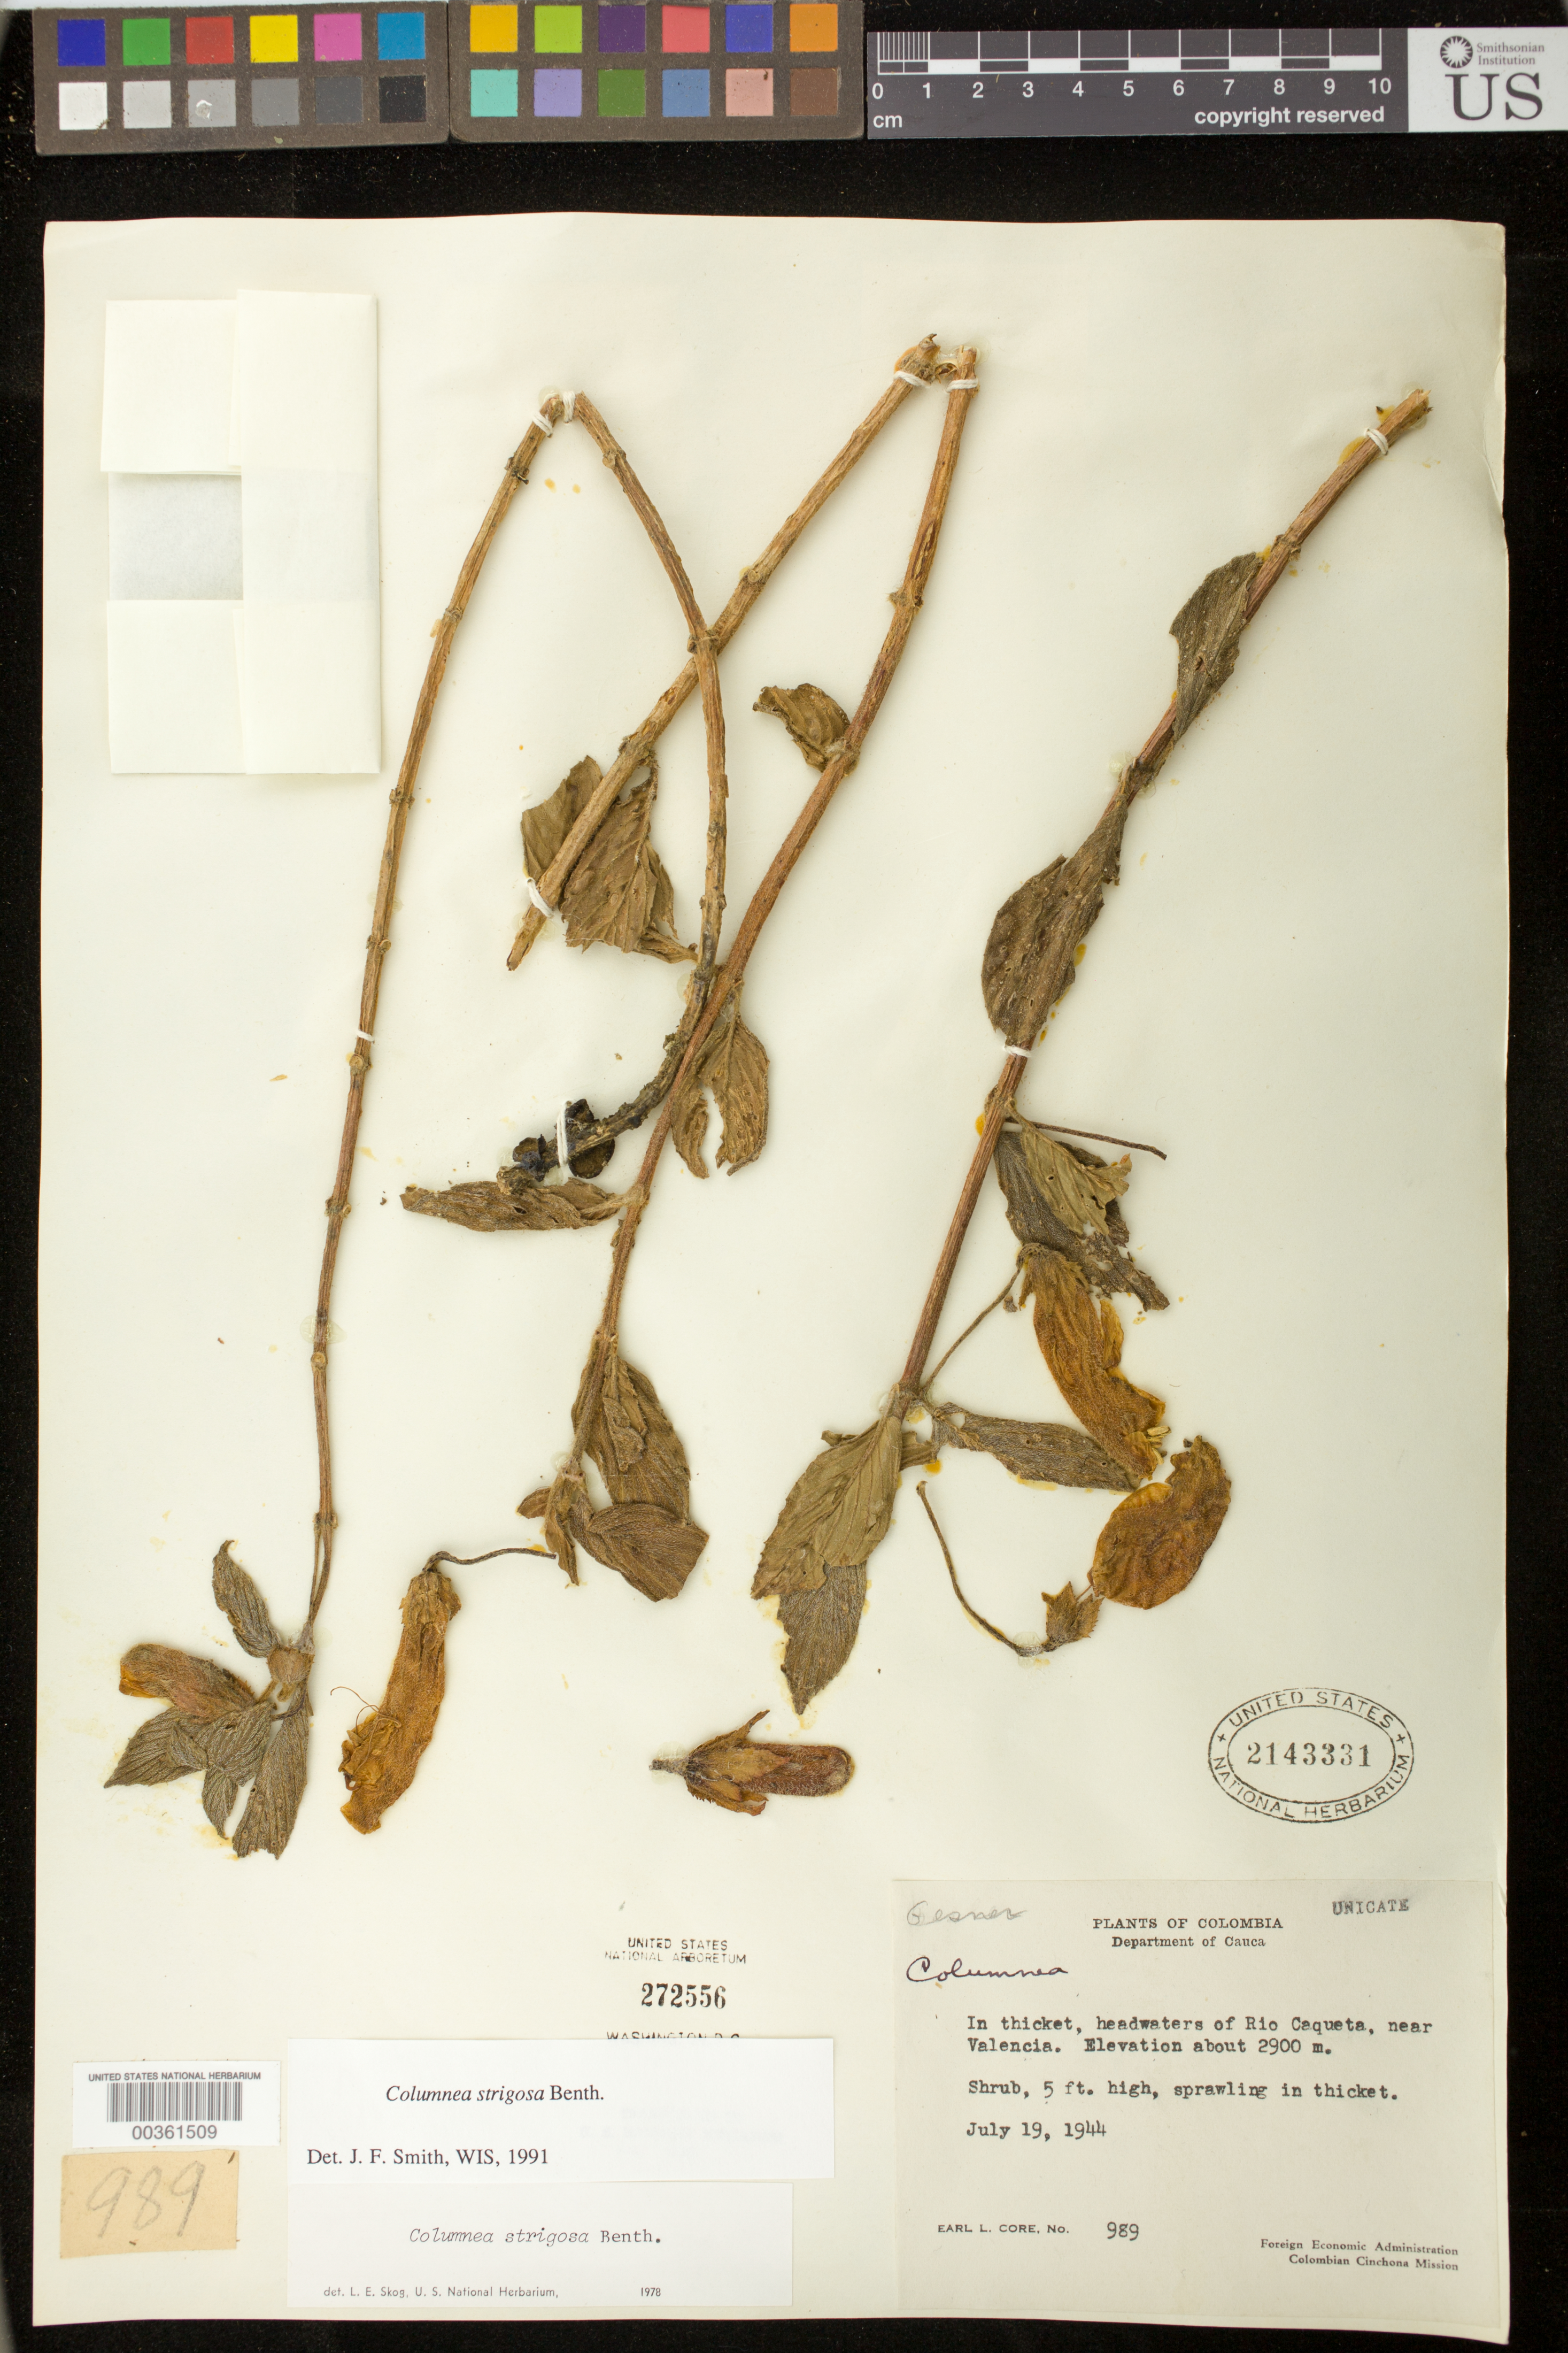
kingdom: Plantae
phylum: Tracheophyta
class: Magnoliopsida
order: Lamiales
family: Gesneriaceae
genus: Columnea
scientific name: Columnea strigosa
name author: Benth.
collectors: E. L. Core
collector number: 989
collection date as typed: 19 Jul 1944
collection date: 1944-07-19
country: Colombia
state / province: Cauca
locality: Headwaters of Rio Caqueta, near Valencia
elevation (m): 2900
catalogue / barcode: US 2143331